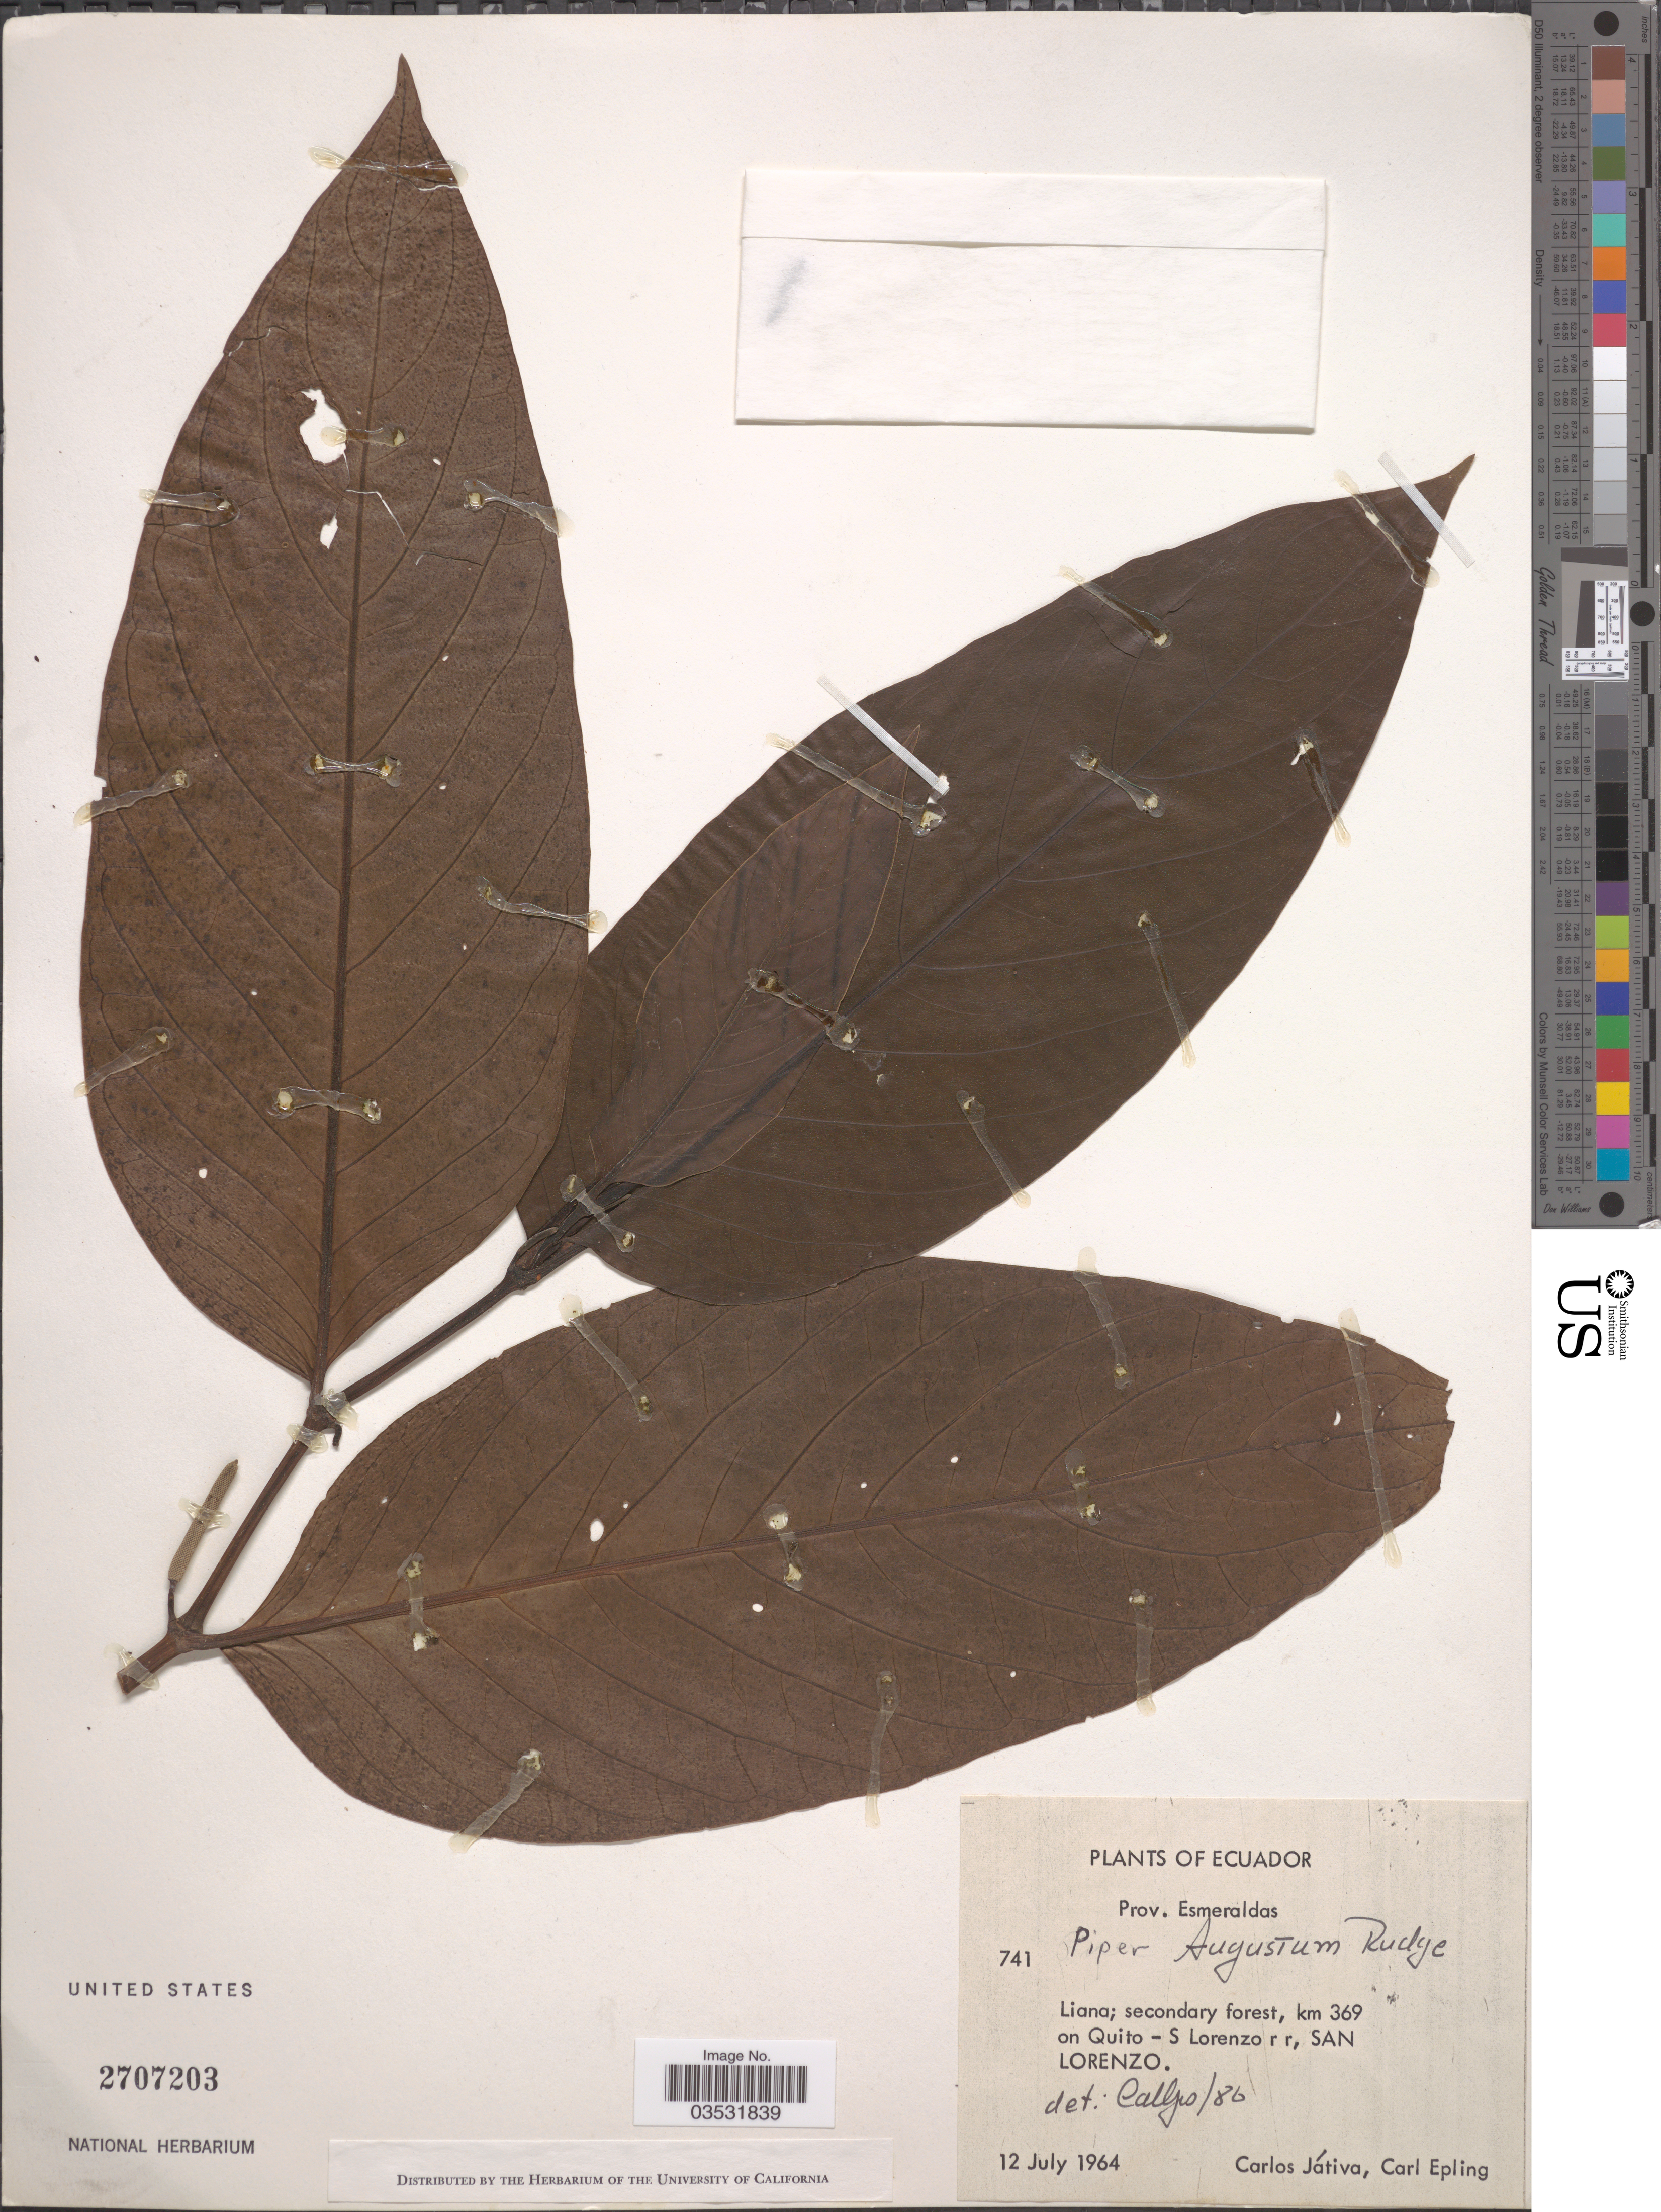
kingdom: Plantae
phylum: Tracheophyta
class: Magnoliopsida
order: Piperales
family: Piperaceae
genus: Piper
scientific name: Piper augustum var. augustum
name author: Rudge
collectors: C. D. Játiva & C. C. Epling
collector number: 741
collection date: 1964-07-12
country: Ecuador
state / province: Esmeraldas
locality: Km 369 on Quito - S Lorenzo rr, San Lorenzo.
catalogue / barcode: US 2707203